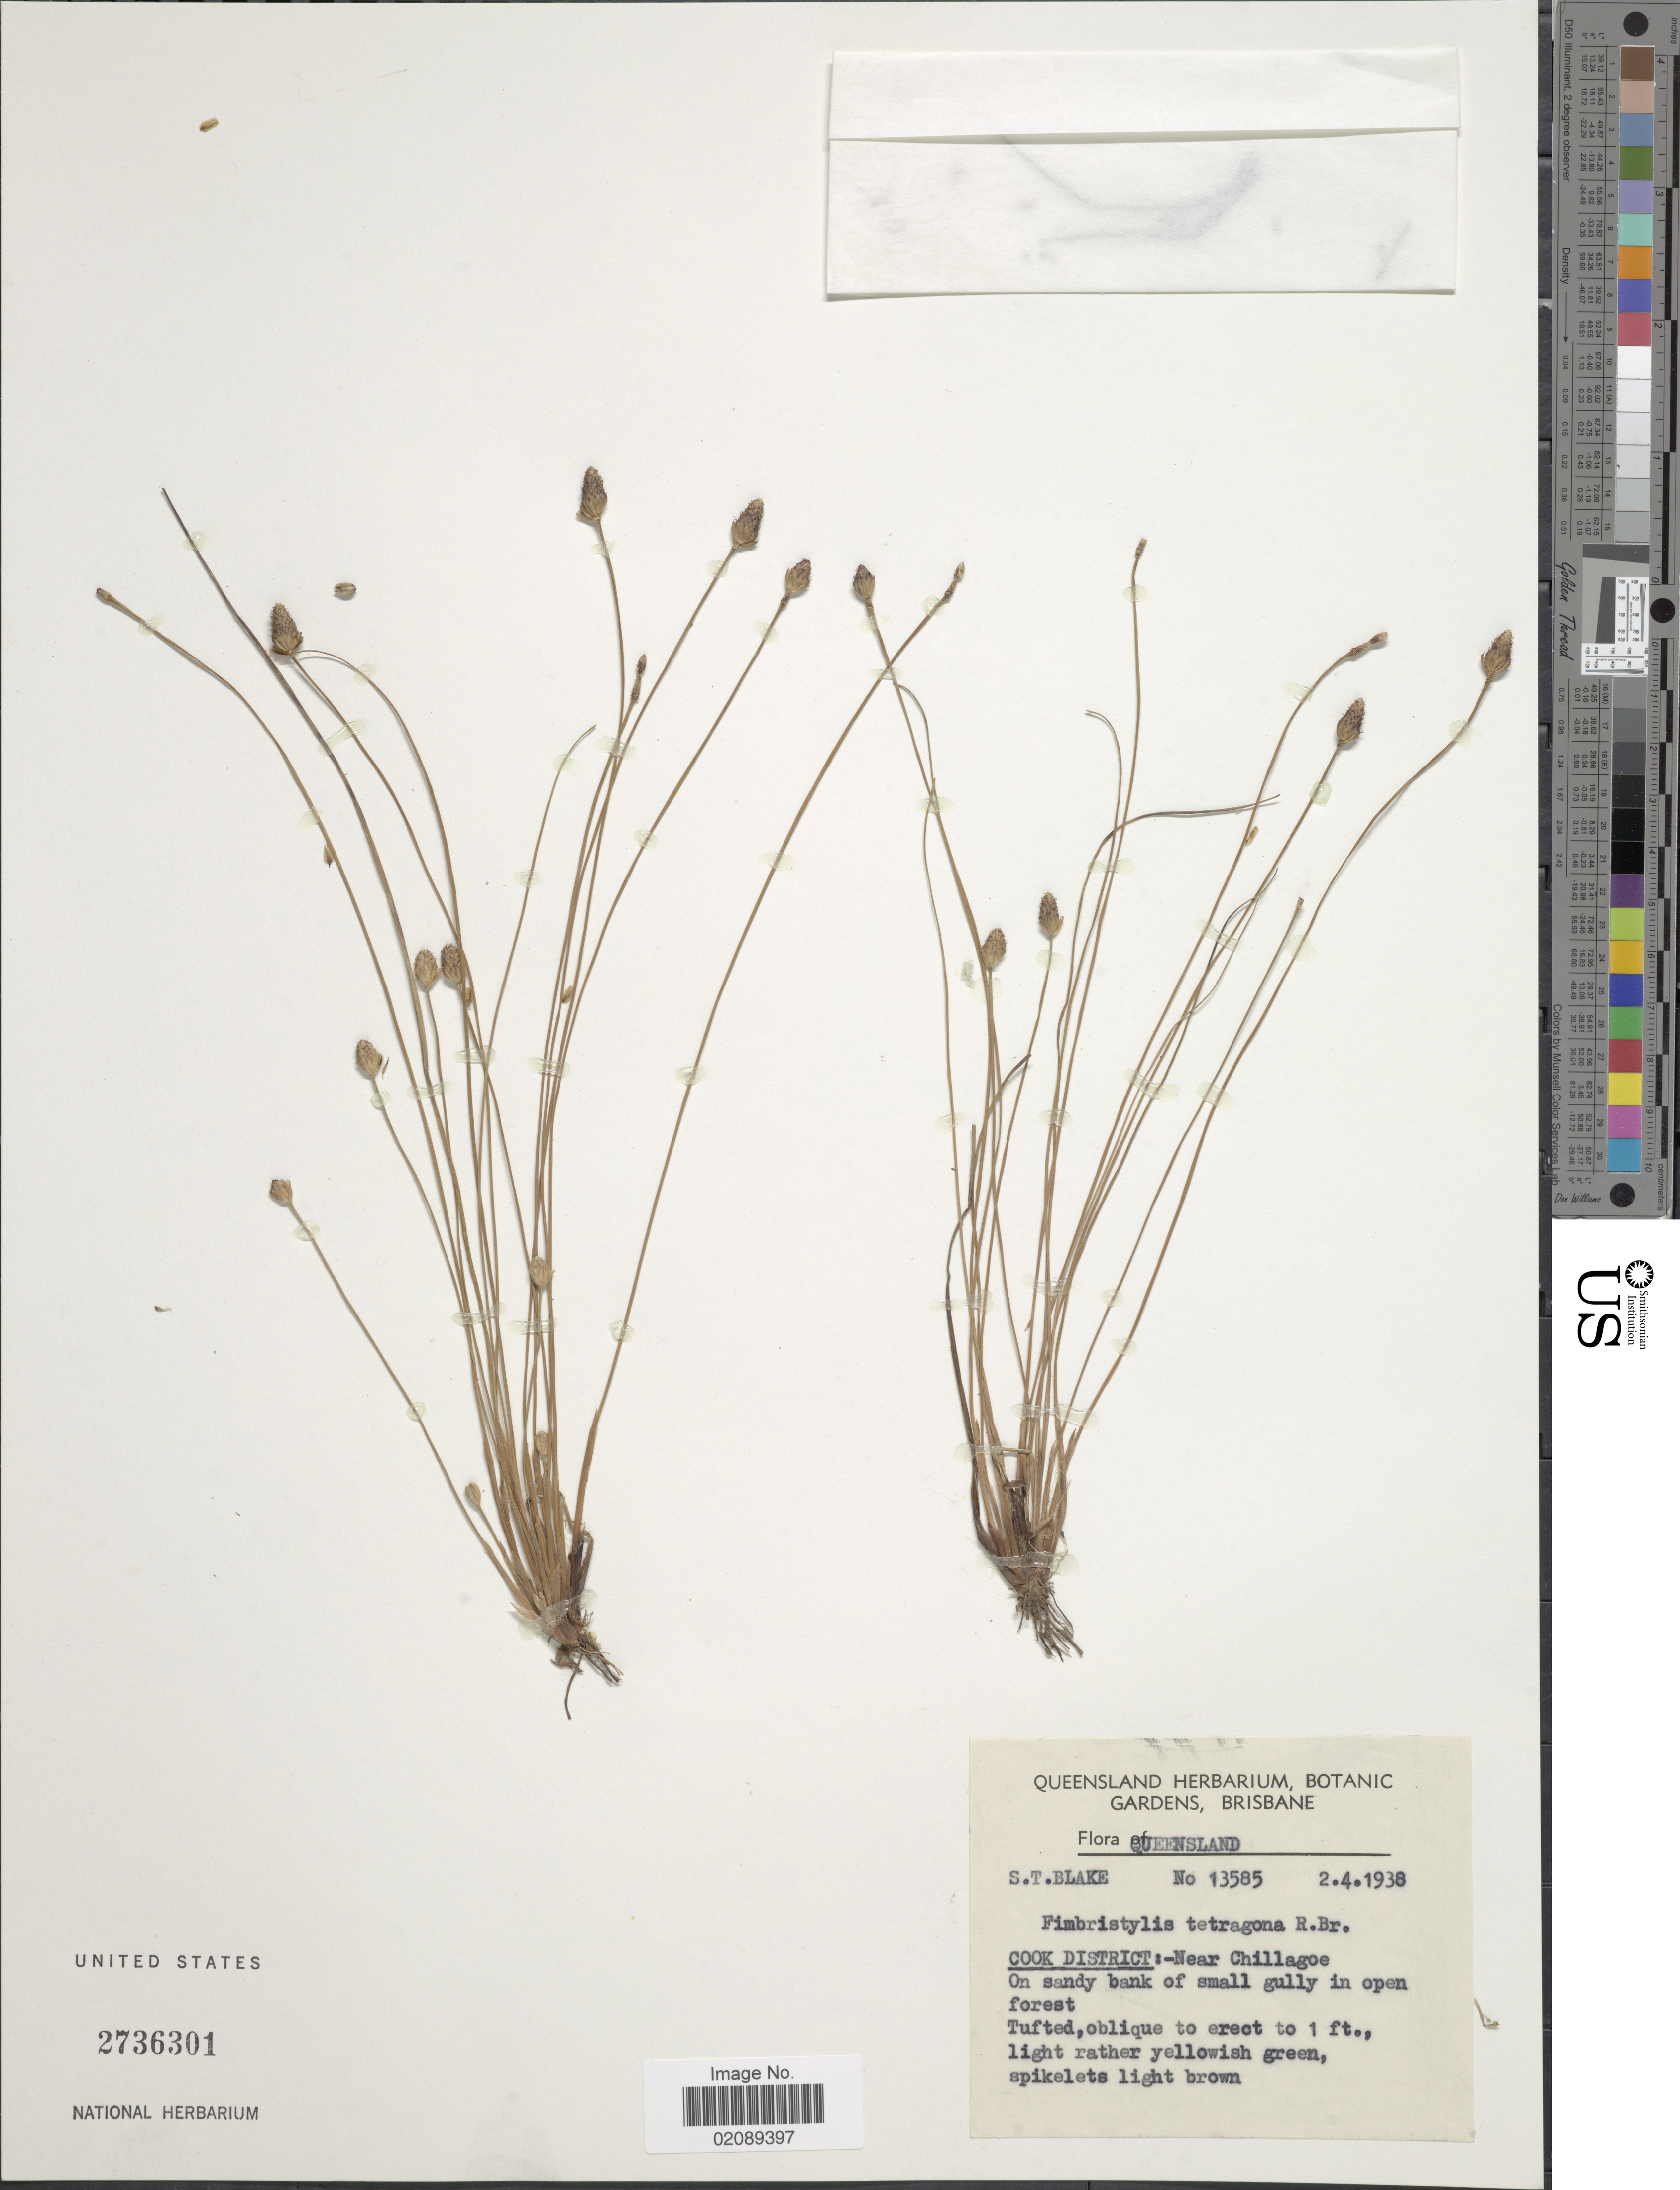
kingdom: Plantae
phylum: Tracheophyta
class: Liliopsida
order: Poales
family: Cyperaceae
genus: Fimbristylis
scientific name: Fimbristylis tetragona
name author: R. Br.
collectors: S. T. Blake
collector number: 13585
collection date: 1938-04-02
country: Australia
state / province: Queensland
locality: Cook District, near Chillagoe, on sandy bank of small gully in open forest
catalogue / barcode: US 2736301